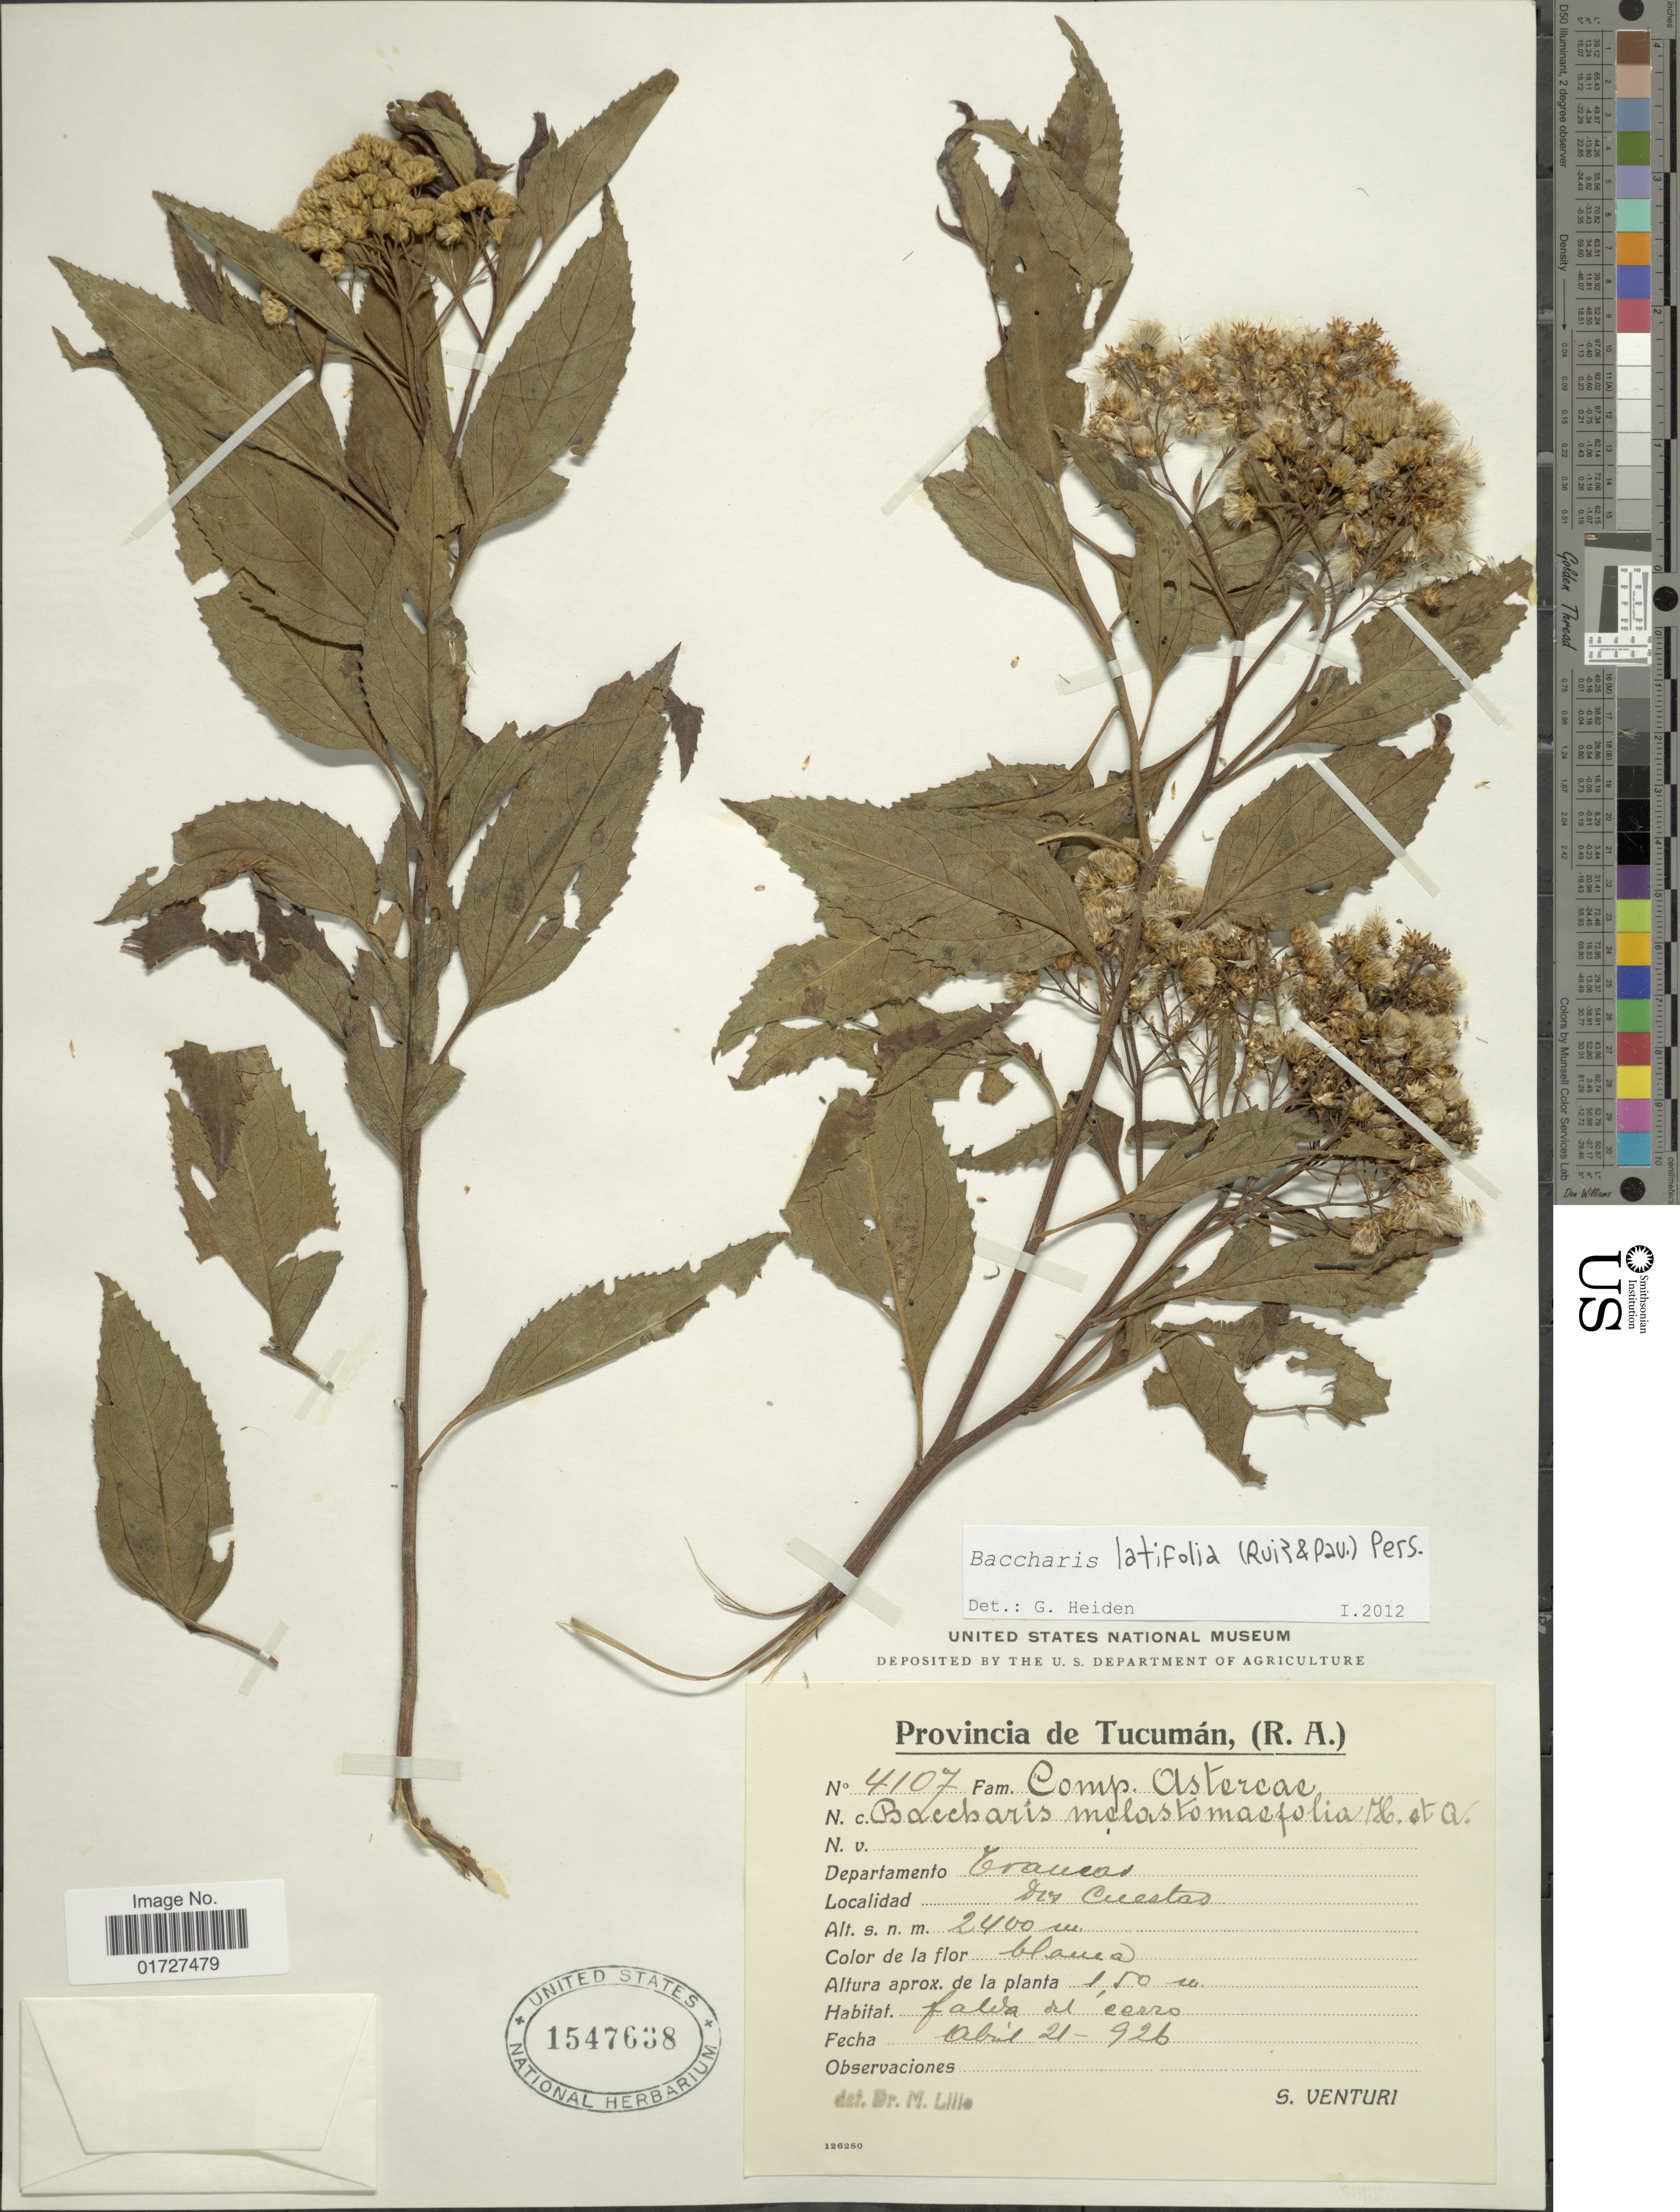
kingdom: Plantae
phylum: Tracheophyta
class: Magnoliopsida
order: Asterales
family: Asteraceae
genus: Baccharis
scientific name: Baccharis latifolia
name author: (Ruiz & Pav.) Pers.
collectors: S. Venturi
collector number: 4107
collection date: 1926-04-21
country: Argentina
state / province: Tucuman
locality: Departamento Craucas, Dos Cuestas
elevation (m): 2400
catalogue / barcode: US 1547638